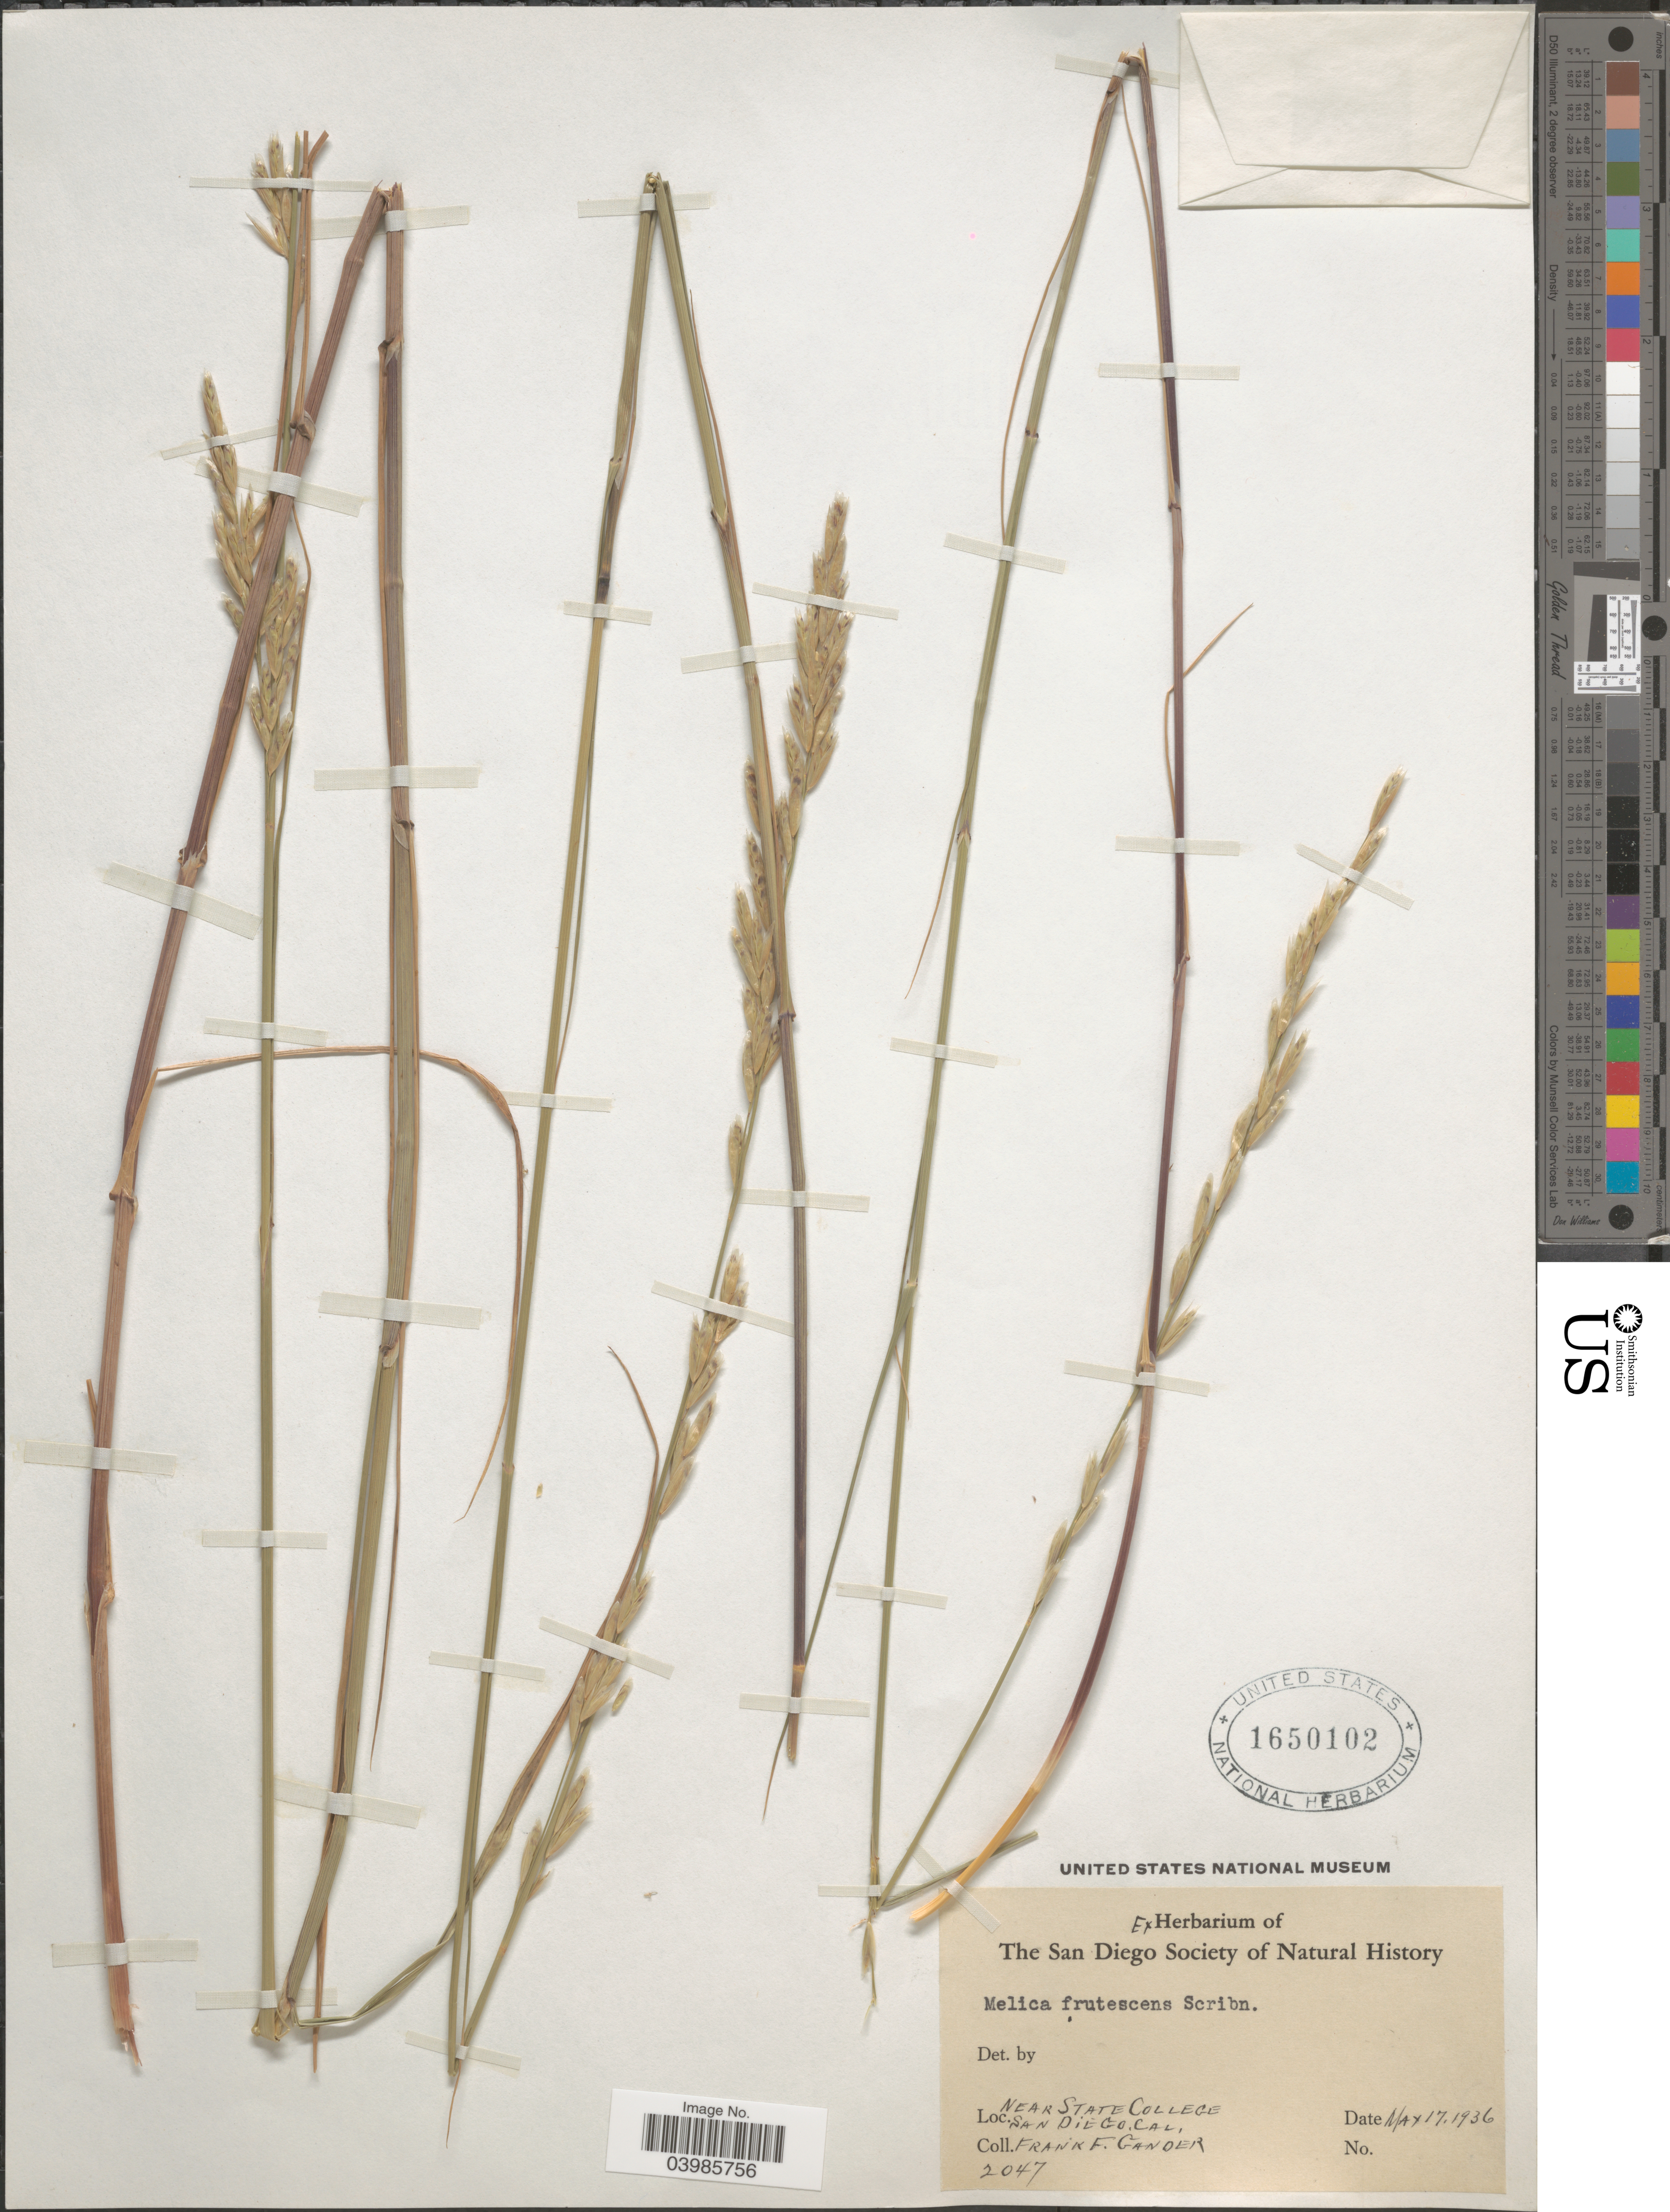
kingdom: Plantae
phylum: Tracheophyta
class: Liliopsida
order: Poales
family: Poaceae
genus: Melica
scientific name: Melica frutescens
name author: Scribn.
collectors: F. Gander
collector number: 2047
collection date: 1936-05-17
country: United States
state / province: California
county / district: San Diego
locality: Near State College San Diego.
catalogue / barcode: US 1650102